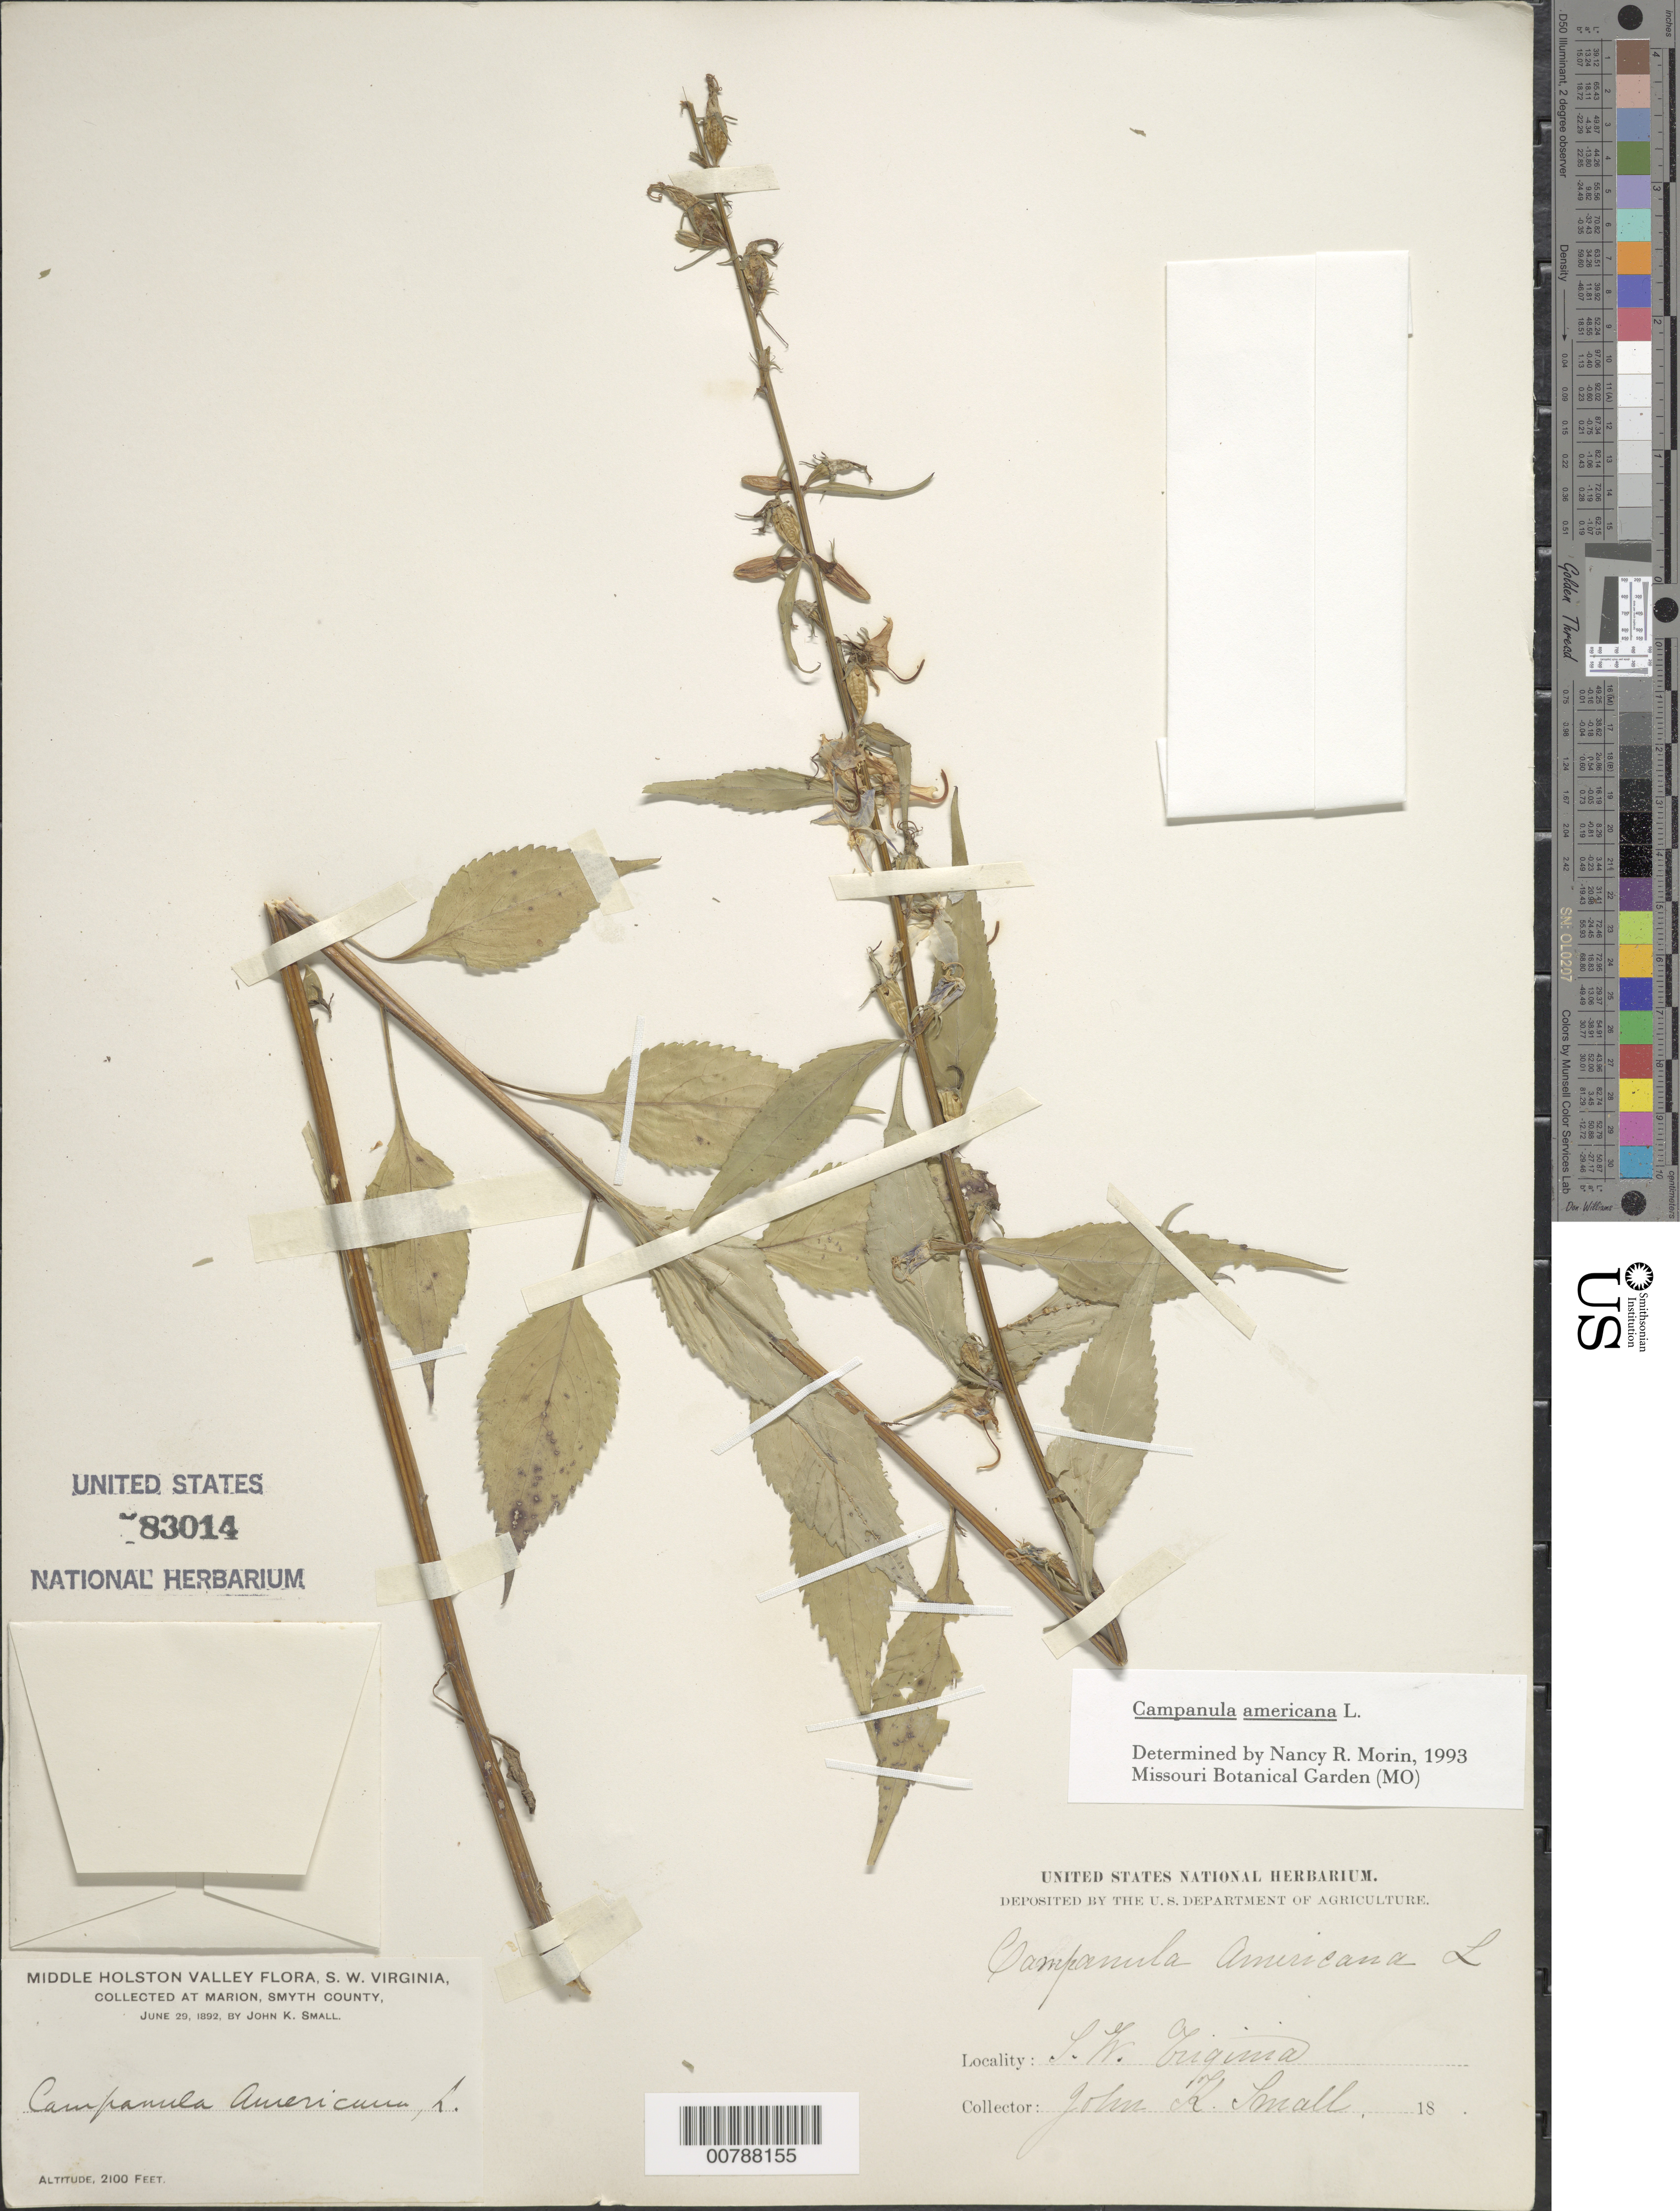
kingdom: Plantae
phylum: Tracheophyta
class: Magnoliopsida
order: Asterales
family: Campanulaceae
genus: Campanula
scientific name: Campanula americana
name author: L.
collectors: J. K. Small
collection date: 1892-06-29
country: United States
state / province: Virginia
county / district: Smyth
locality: Middle Holston Valley, Marion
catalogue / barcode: US 83014